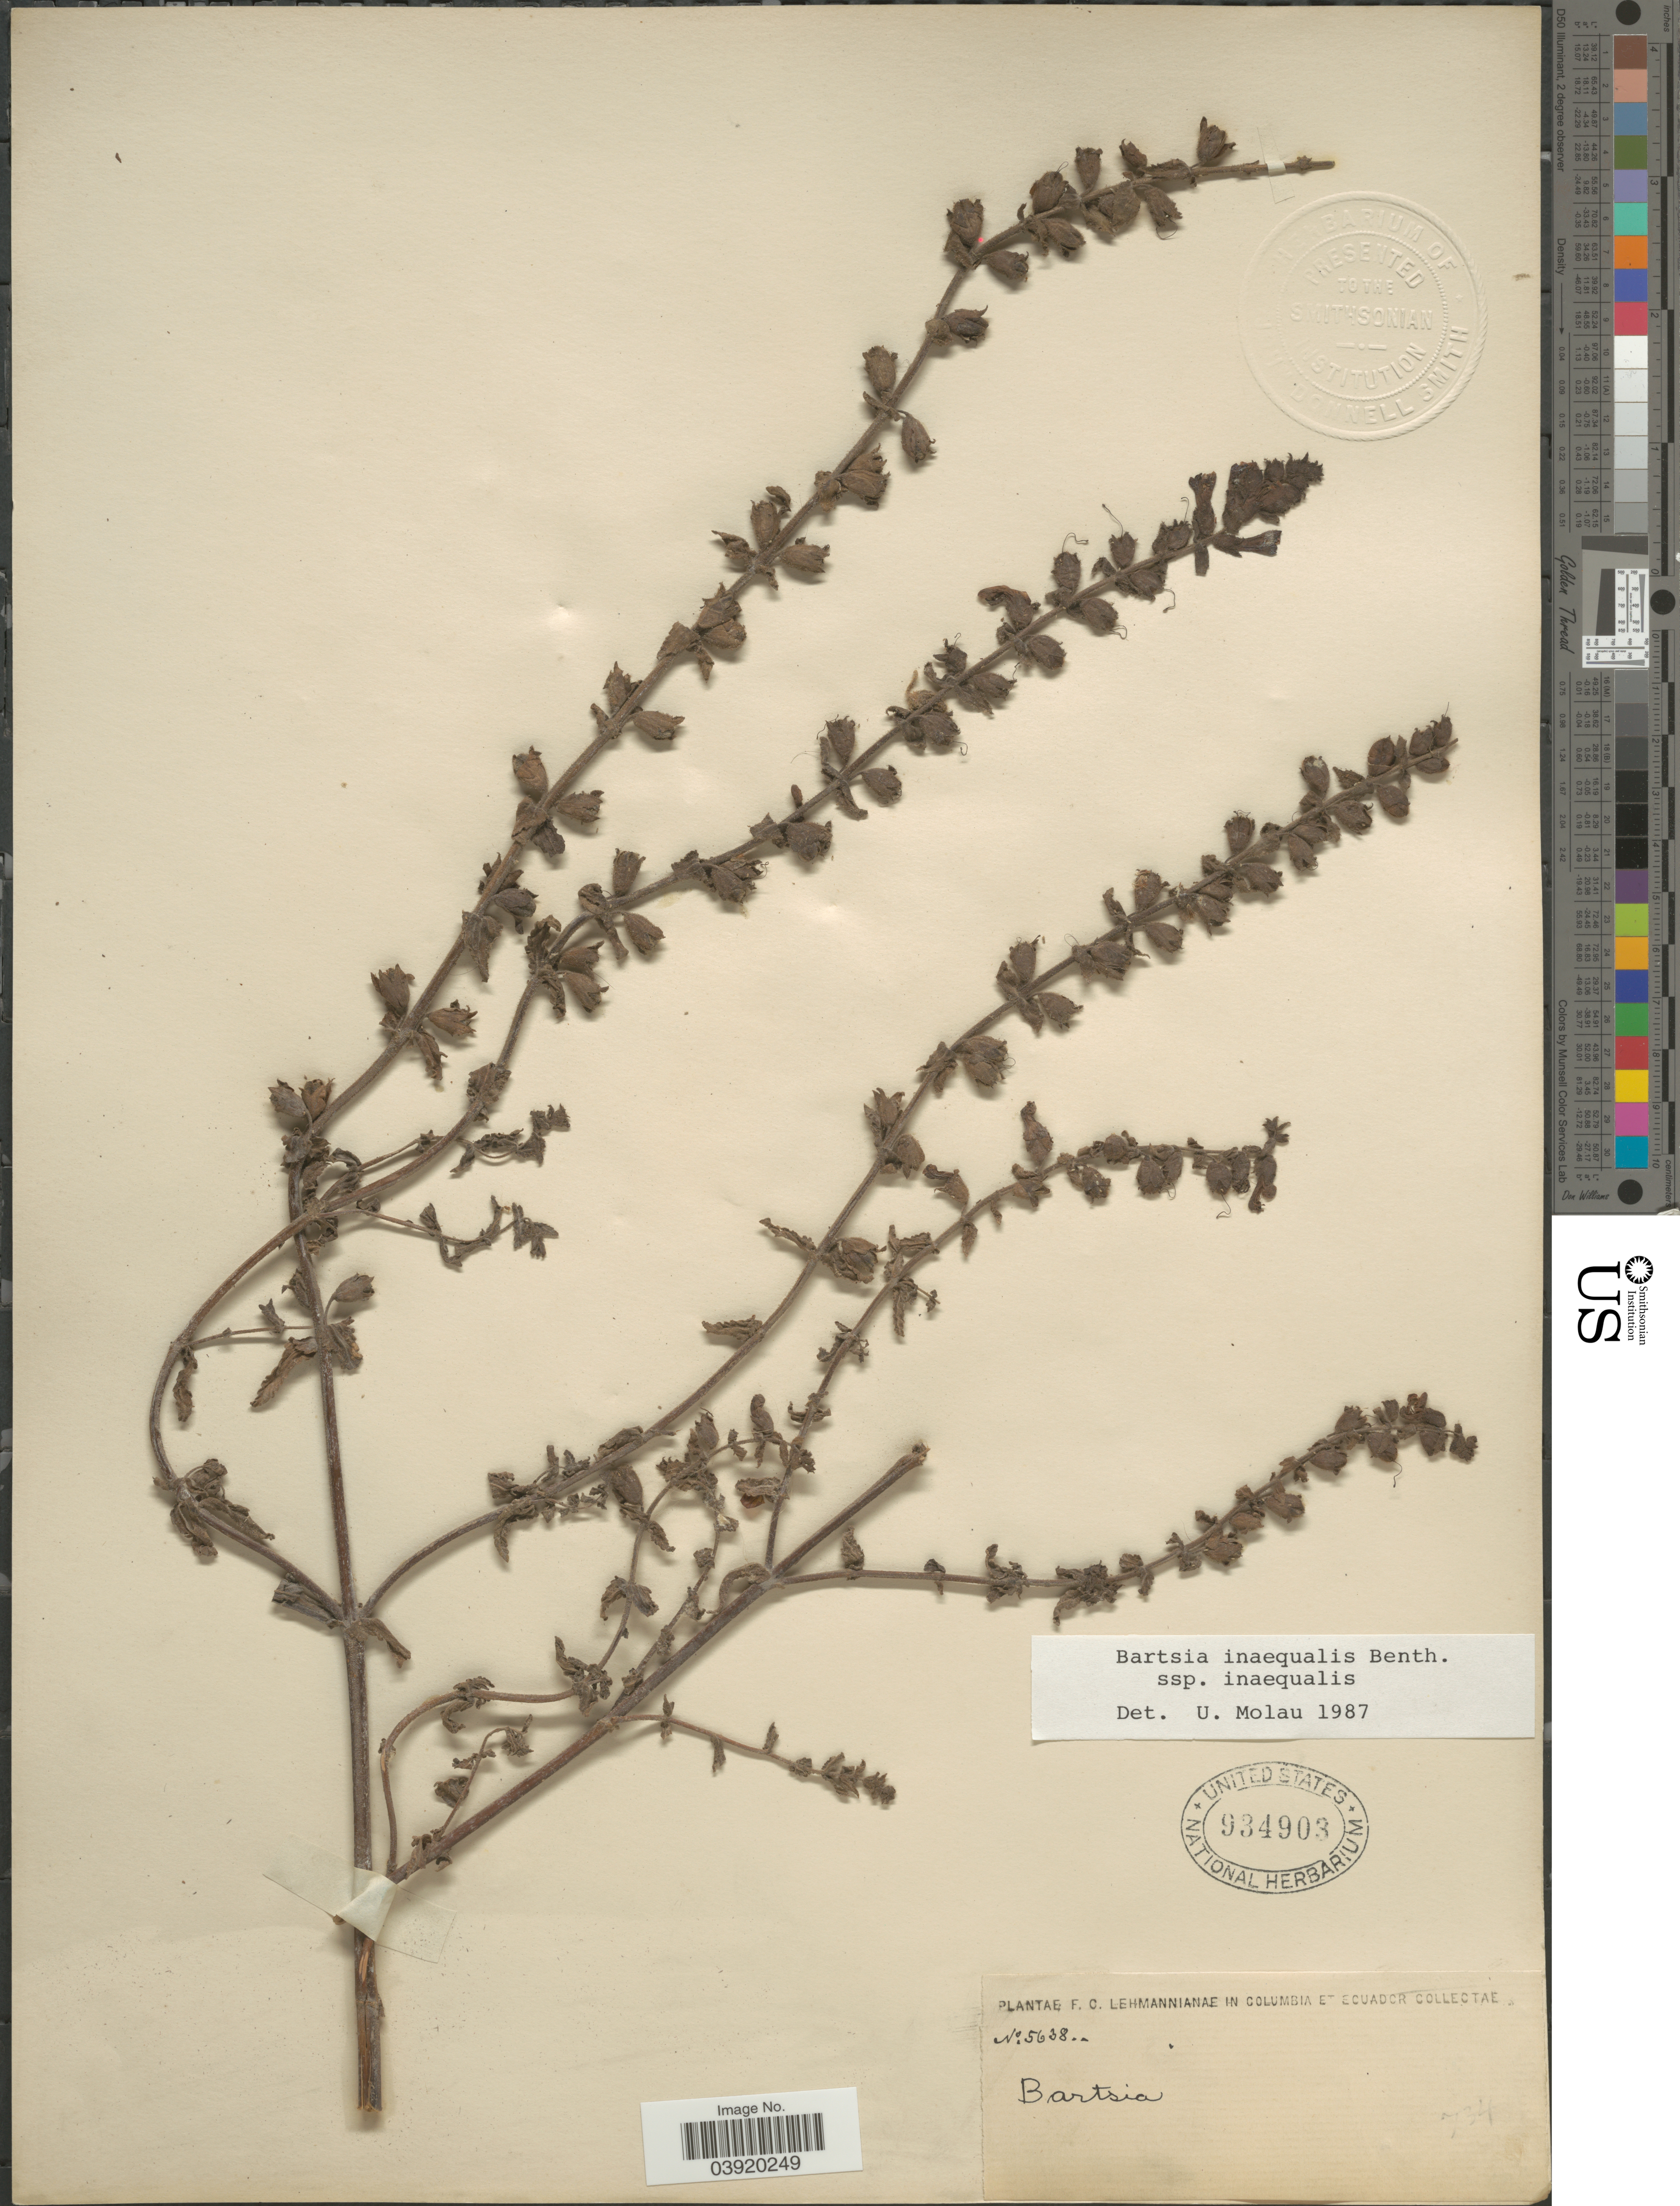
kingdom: Plantae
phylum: Tracheophyta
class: Magnoliopsida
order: Lamiales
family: Orobanchaceae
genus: Bartsia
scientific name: Bartsia inaequalis subsp. inaequalis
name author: Benth.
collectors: F. C. Lehmann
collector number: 5638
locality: Columbia et Ecuador.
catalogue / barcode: US 934903